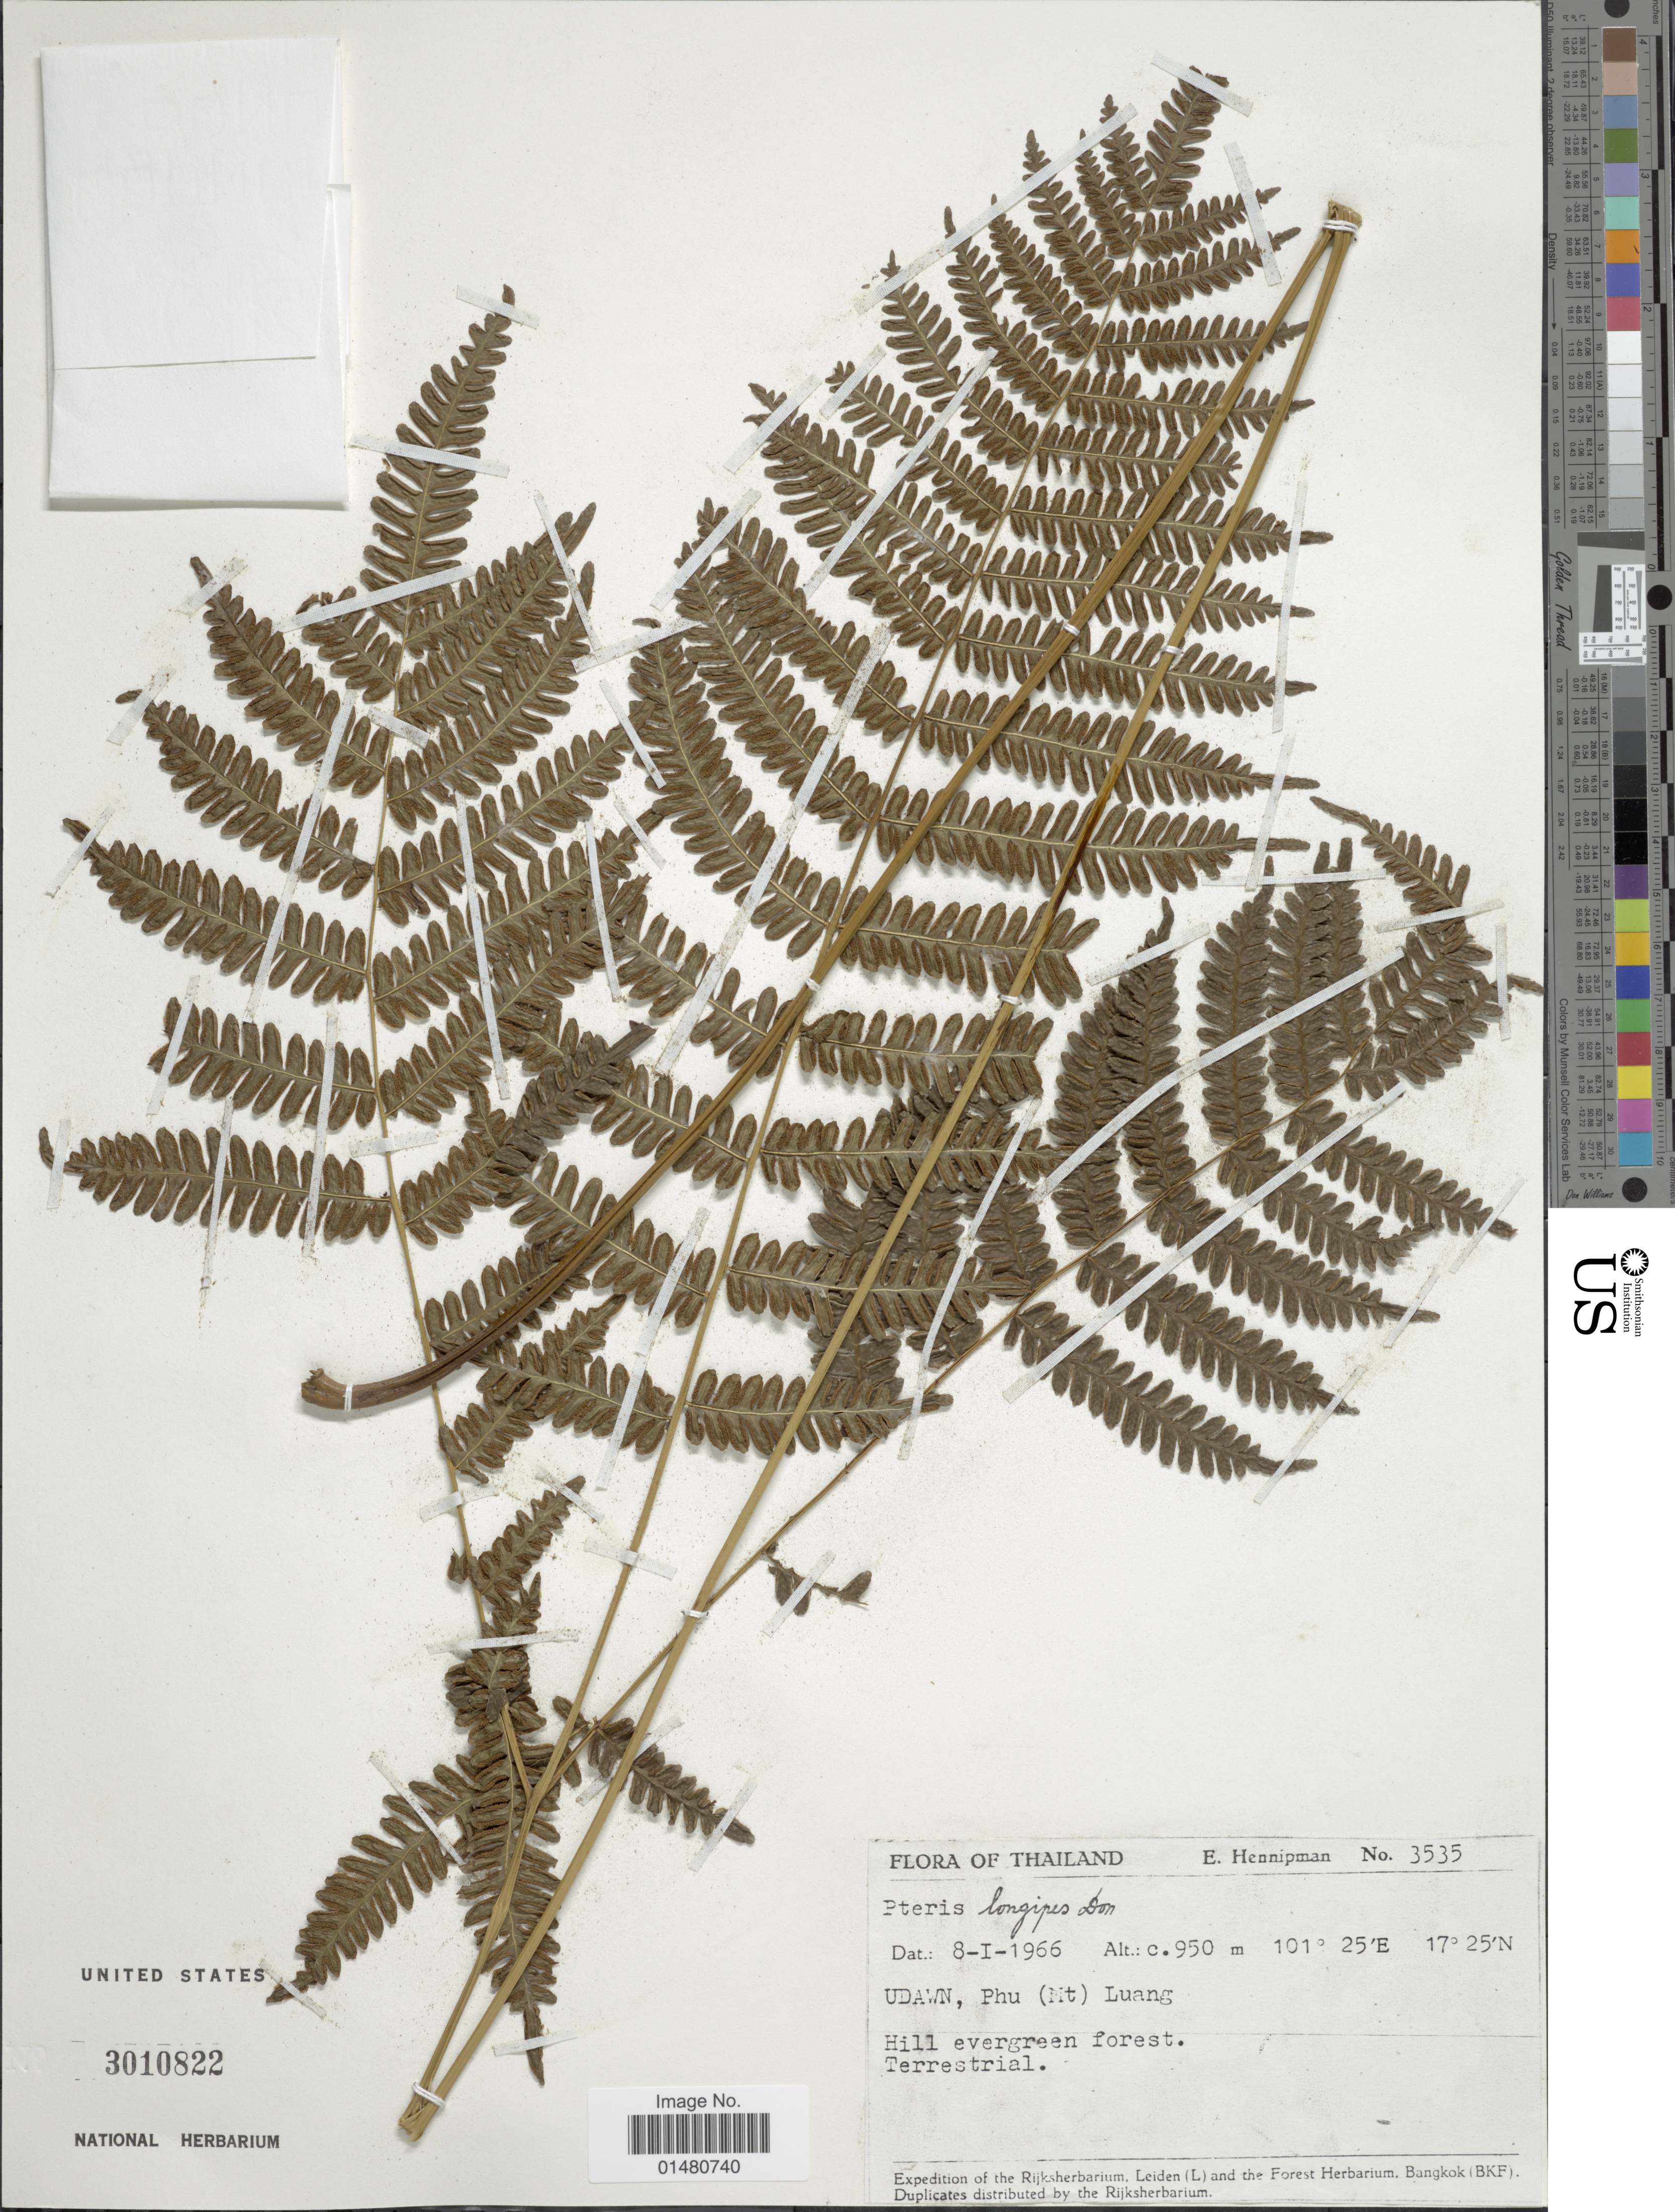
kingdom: Plantae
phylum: Tracheophyta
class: Polypodiopsida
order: Polypodiales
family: Pteridaceae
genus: Pteris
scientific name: Pteris longipes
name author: D. Don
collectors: E. Hennipman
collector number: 3535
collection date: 1966-01-08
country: Thailand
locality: Udawn, Phu (Mt) Luang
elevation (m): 950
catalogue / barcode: US 3010822